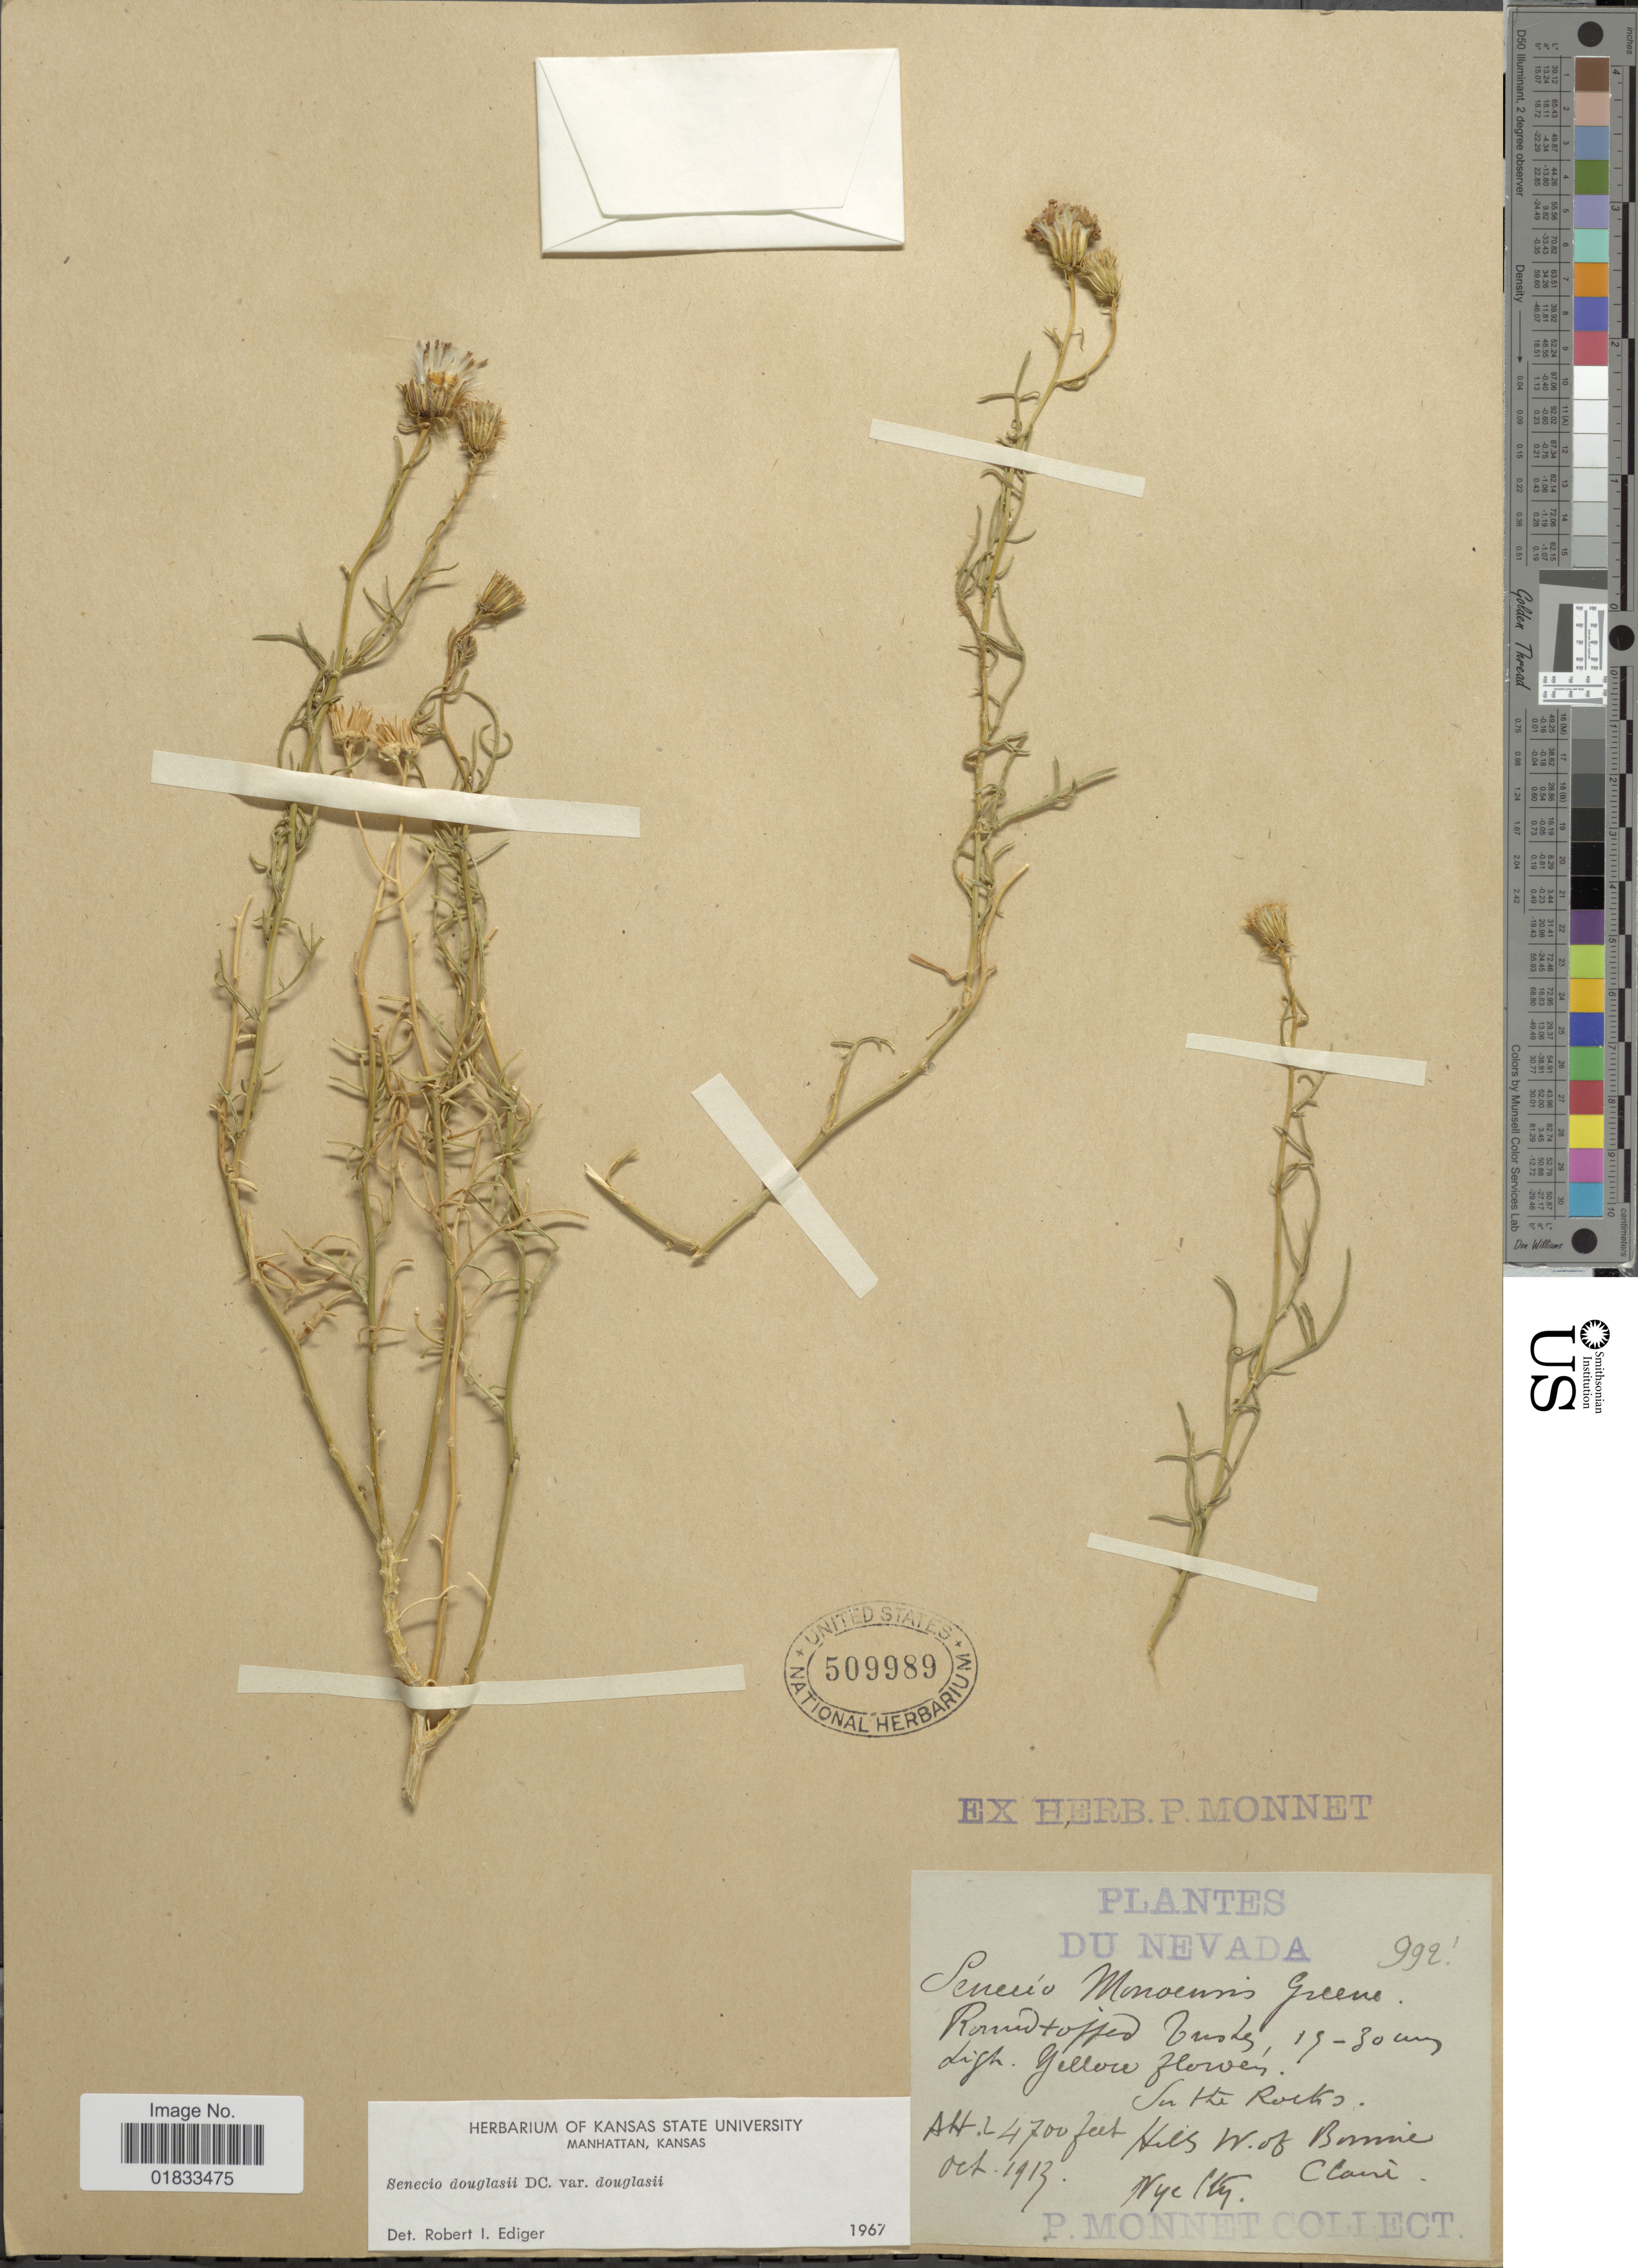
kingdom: Plantae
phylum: Tracheophyta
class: Magnoliopsida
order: Asterales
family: Asteraceae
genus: Senecio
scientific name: Senecio flaccidus var. douglasii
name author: (DC.) B.L. Turner & T.M. Barkley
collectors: P. Monnet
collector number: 992*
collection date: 1913-10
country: United States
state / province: Nevada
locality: Hill W of Bonnie, Claire, Nye City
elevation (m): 1433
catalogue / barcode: US 509989